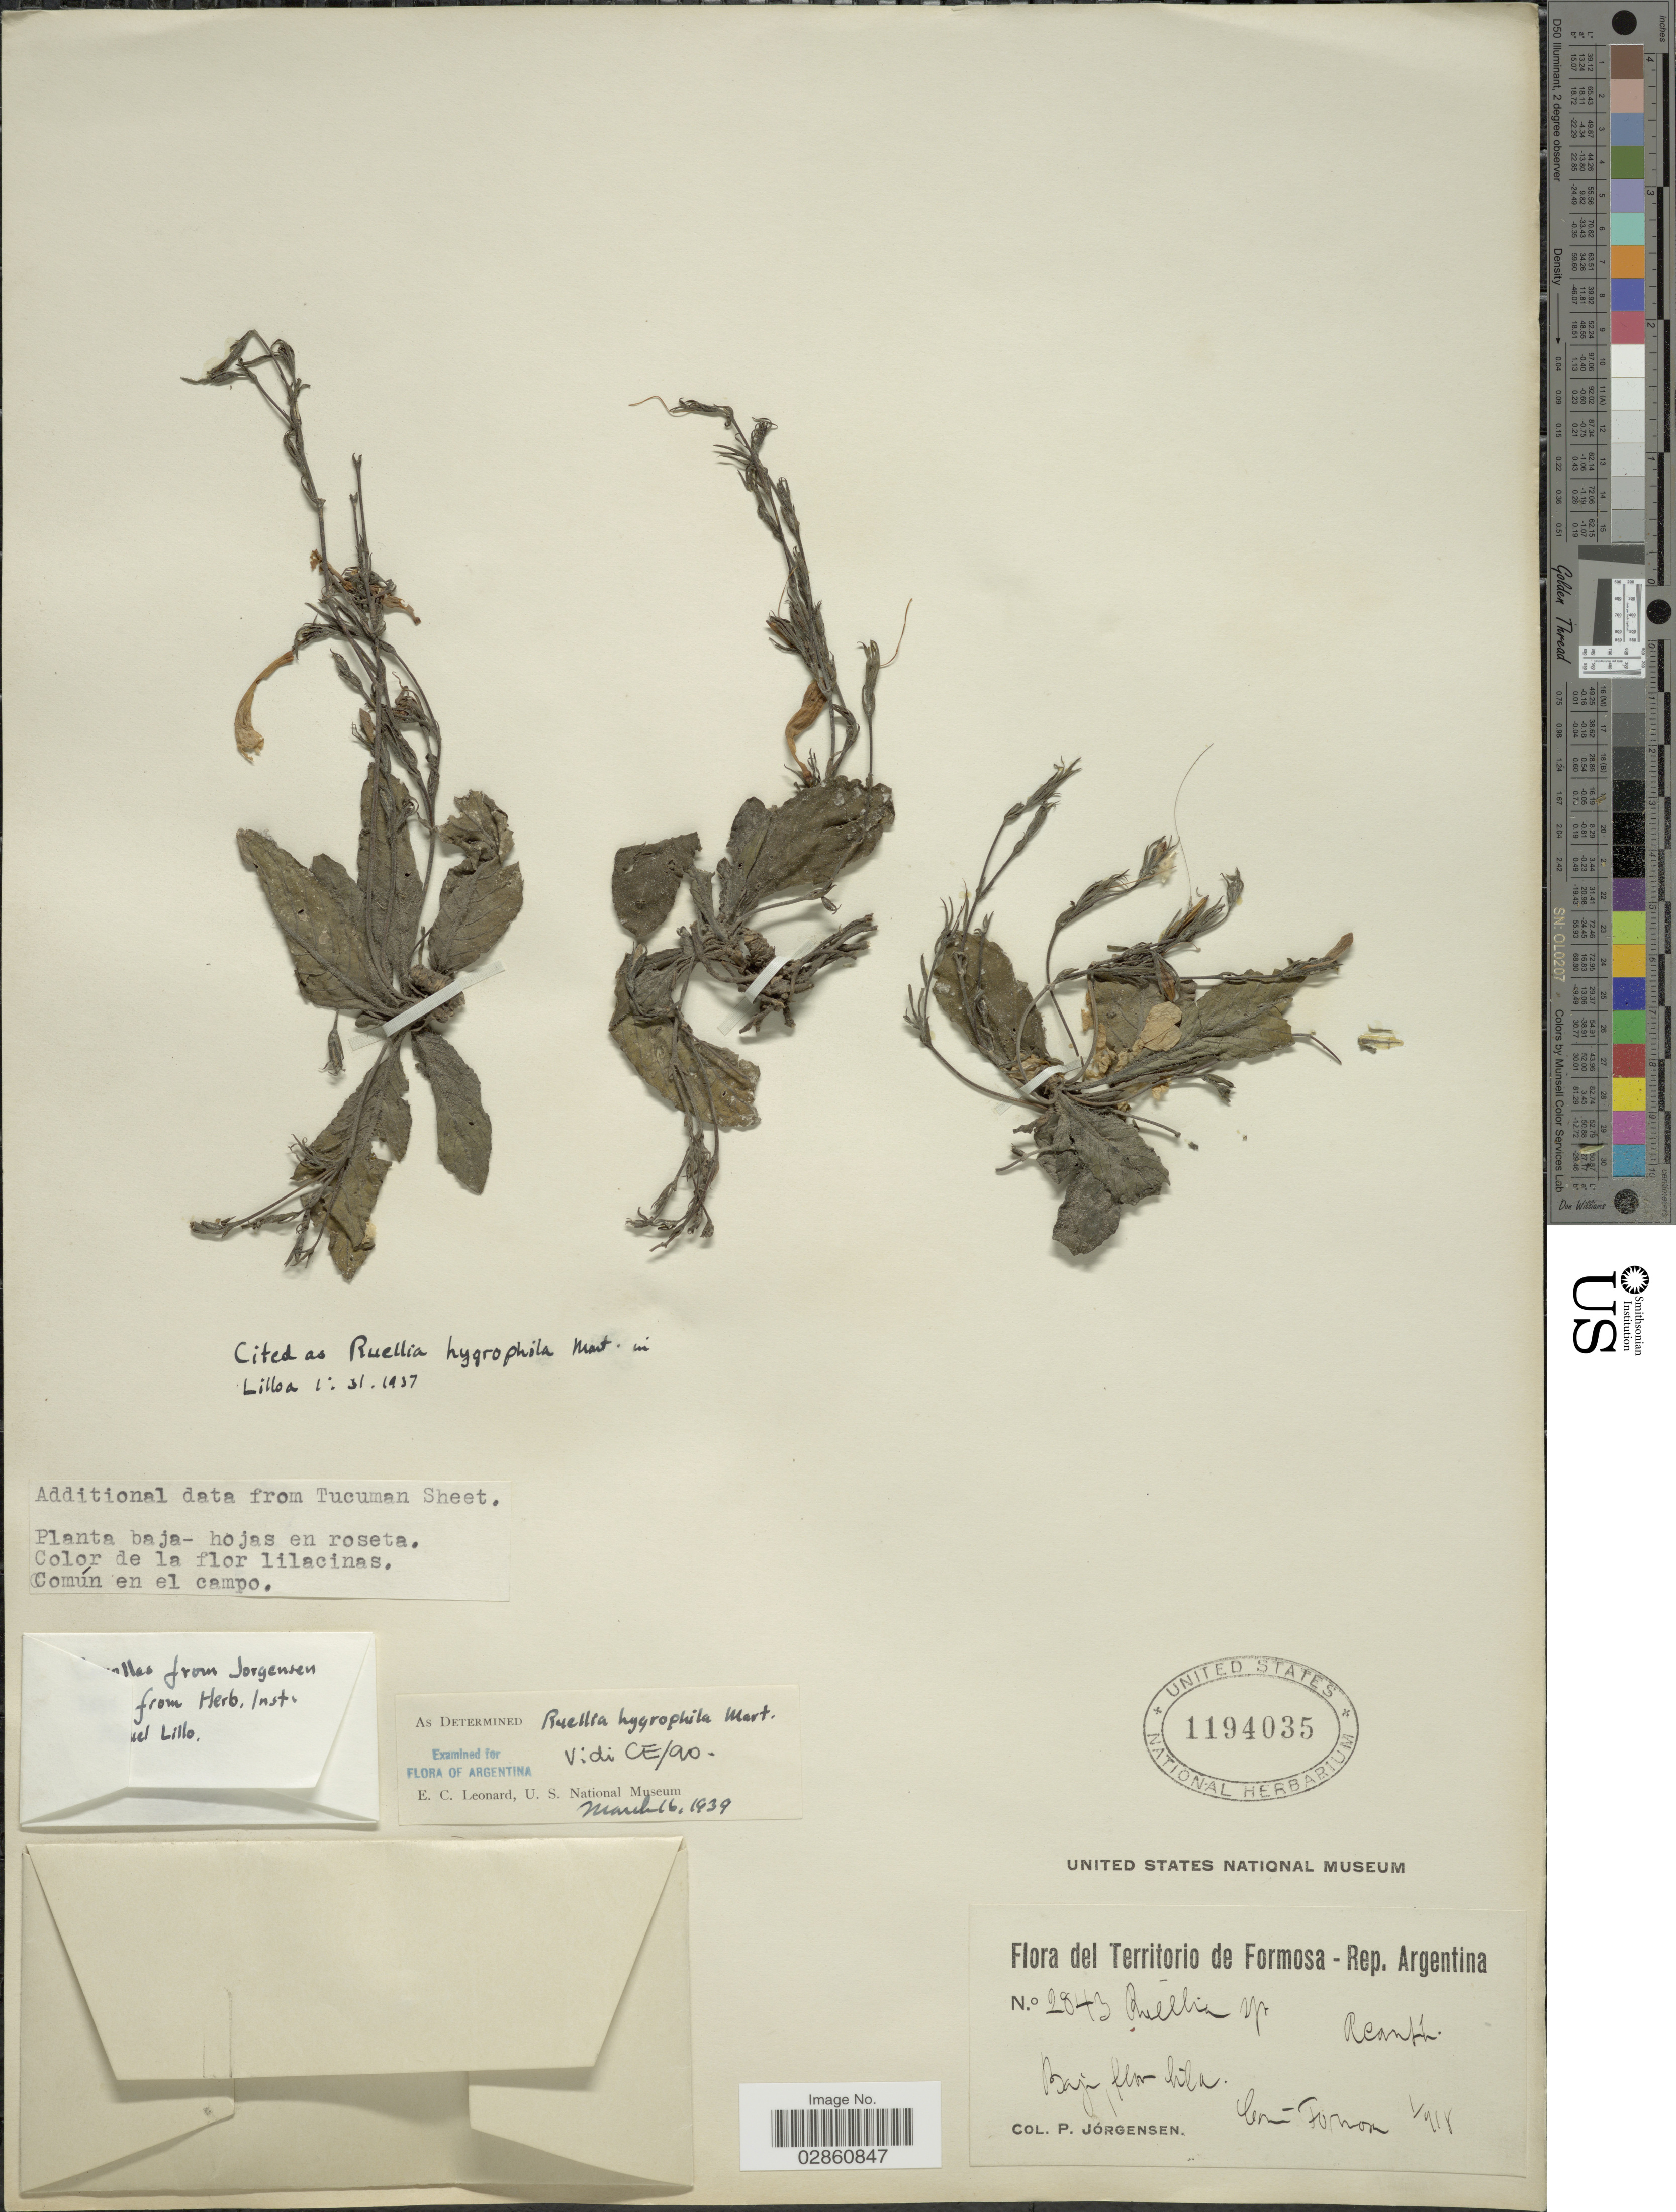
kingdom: Plantae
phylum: Tracheophyta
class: Magnoliopsida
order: Lamiales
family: Acanthaceae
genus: Ruellia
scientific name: Ruellia hygrophila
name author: Mart.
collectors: P. Jörgensen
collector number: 2843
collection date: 1918-01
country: Argentina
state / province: Formosa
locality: Territorio de Formosa - Rep. Argentina.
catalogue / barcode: US 1194035